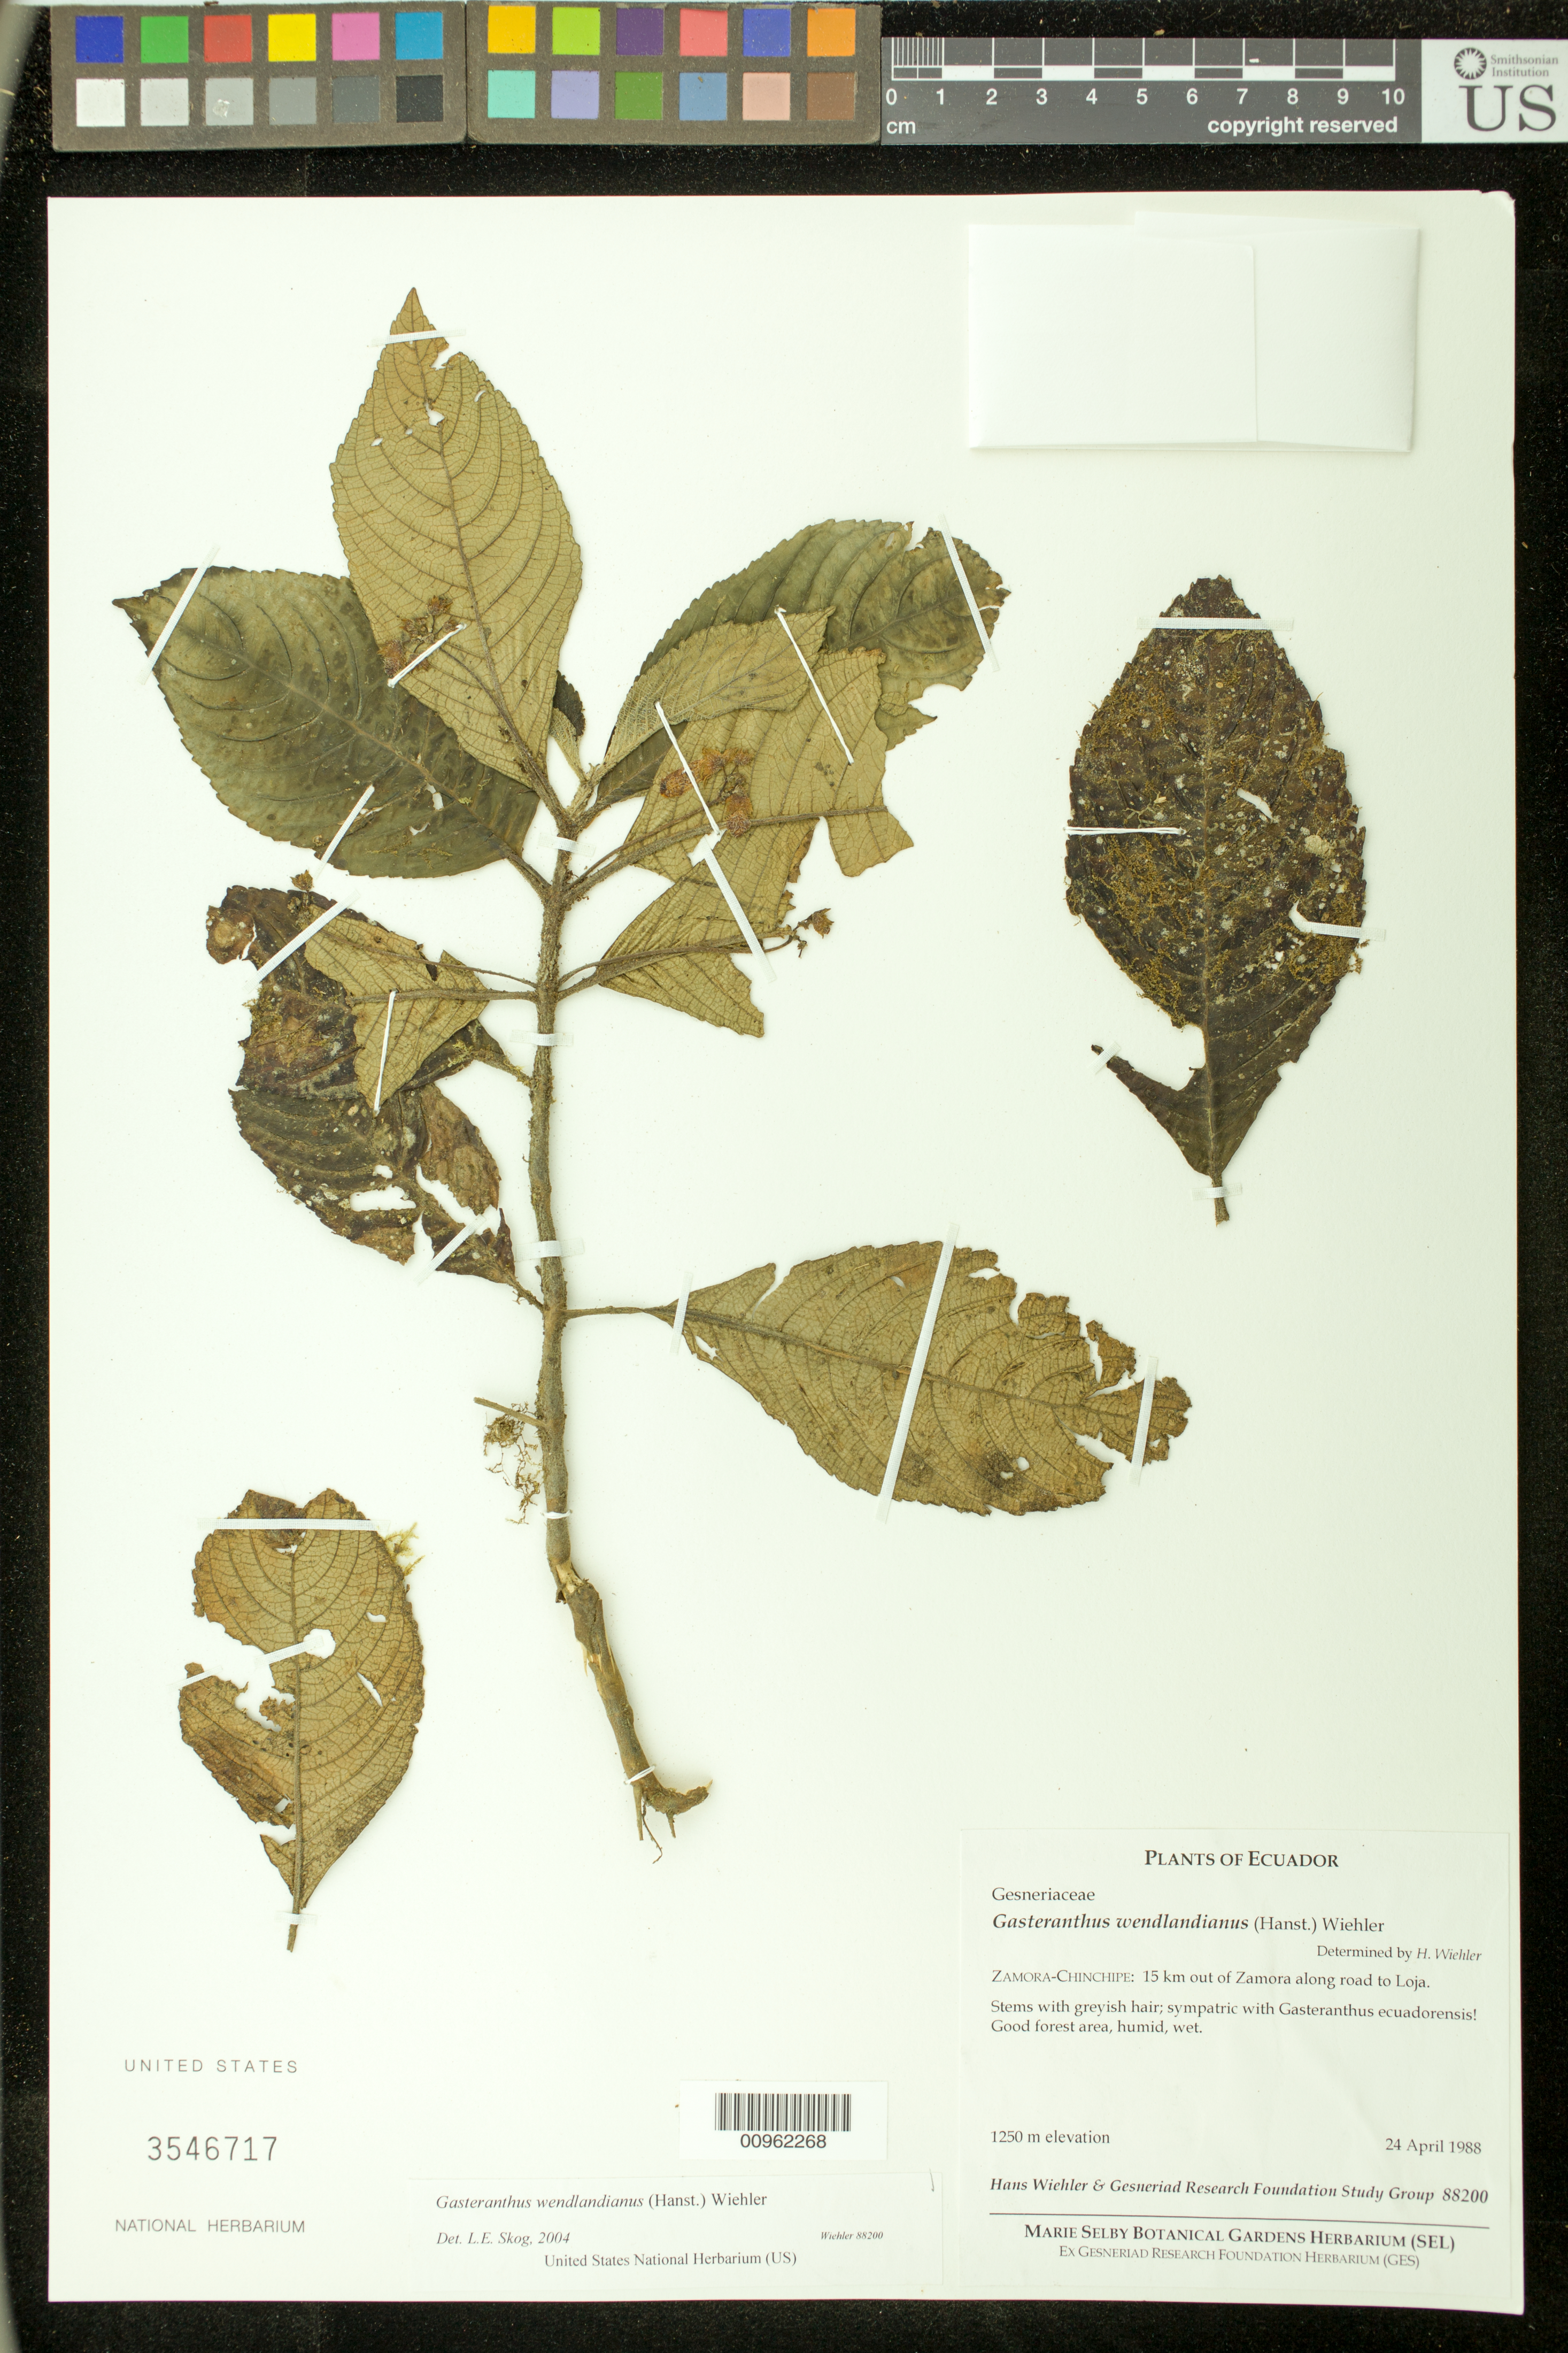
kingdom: Plantae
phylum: Tracheophyta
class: Magnoliopsida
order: Lamiales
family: Gesneriaceae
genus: Gasteranthus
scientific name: Gasteranthus wendlandianus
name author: (Hanst.) Wiehler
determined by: Skog, Laurence E.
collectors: H. J. Wiehler & GRF Study Group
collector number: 88200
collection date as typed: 24 Apr 1988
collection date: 1988-04-24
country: Ecuador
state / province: Zamora-Chinchipe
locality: Zamora-Chinchipe: 15 km out of Zamora along road to Loja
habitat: Good forest area, humid, wet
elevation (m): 1250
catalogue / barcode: US 3546717